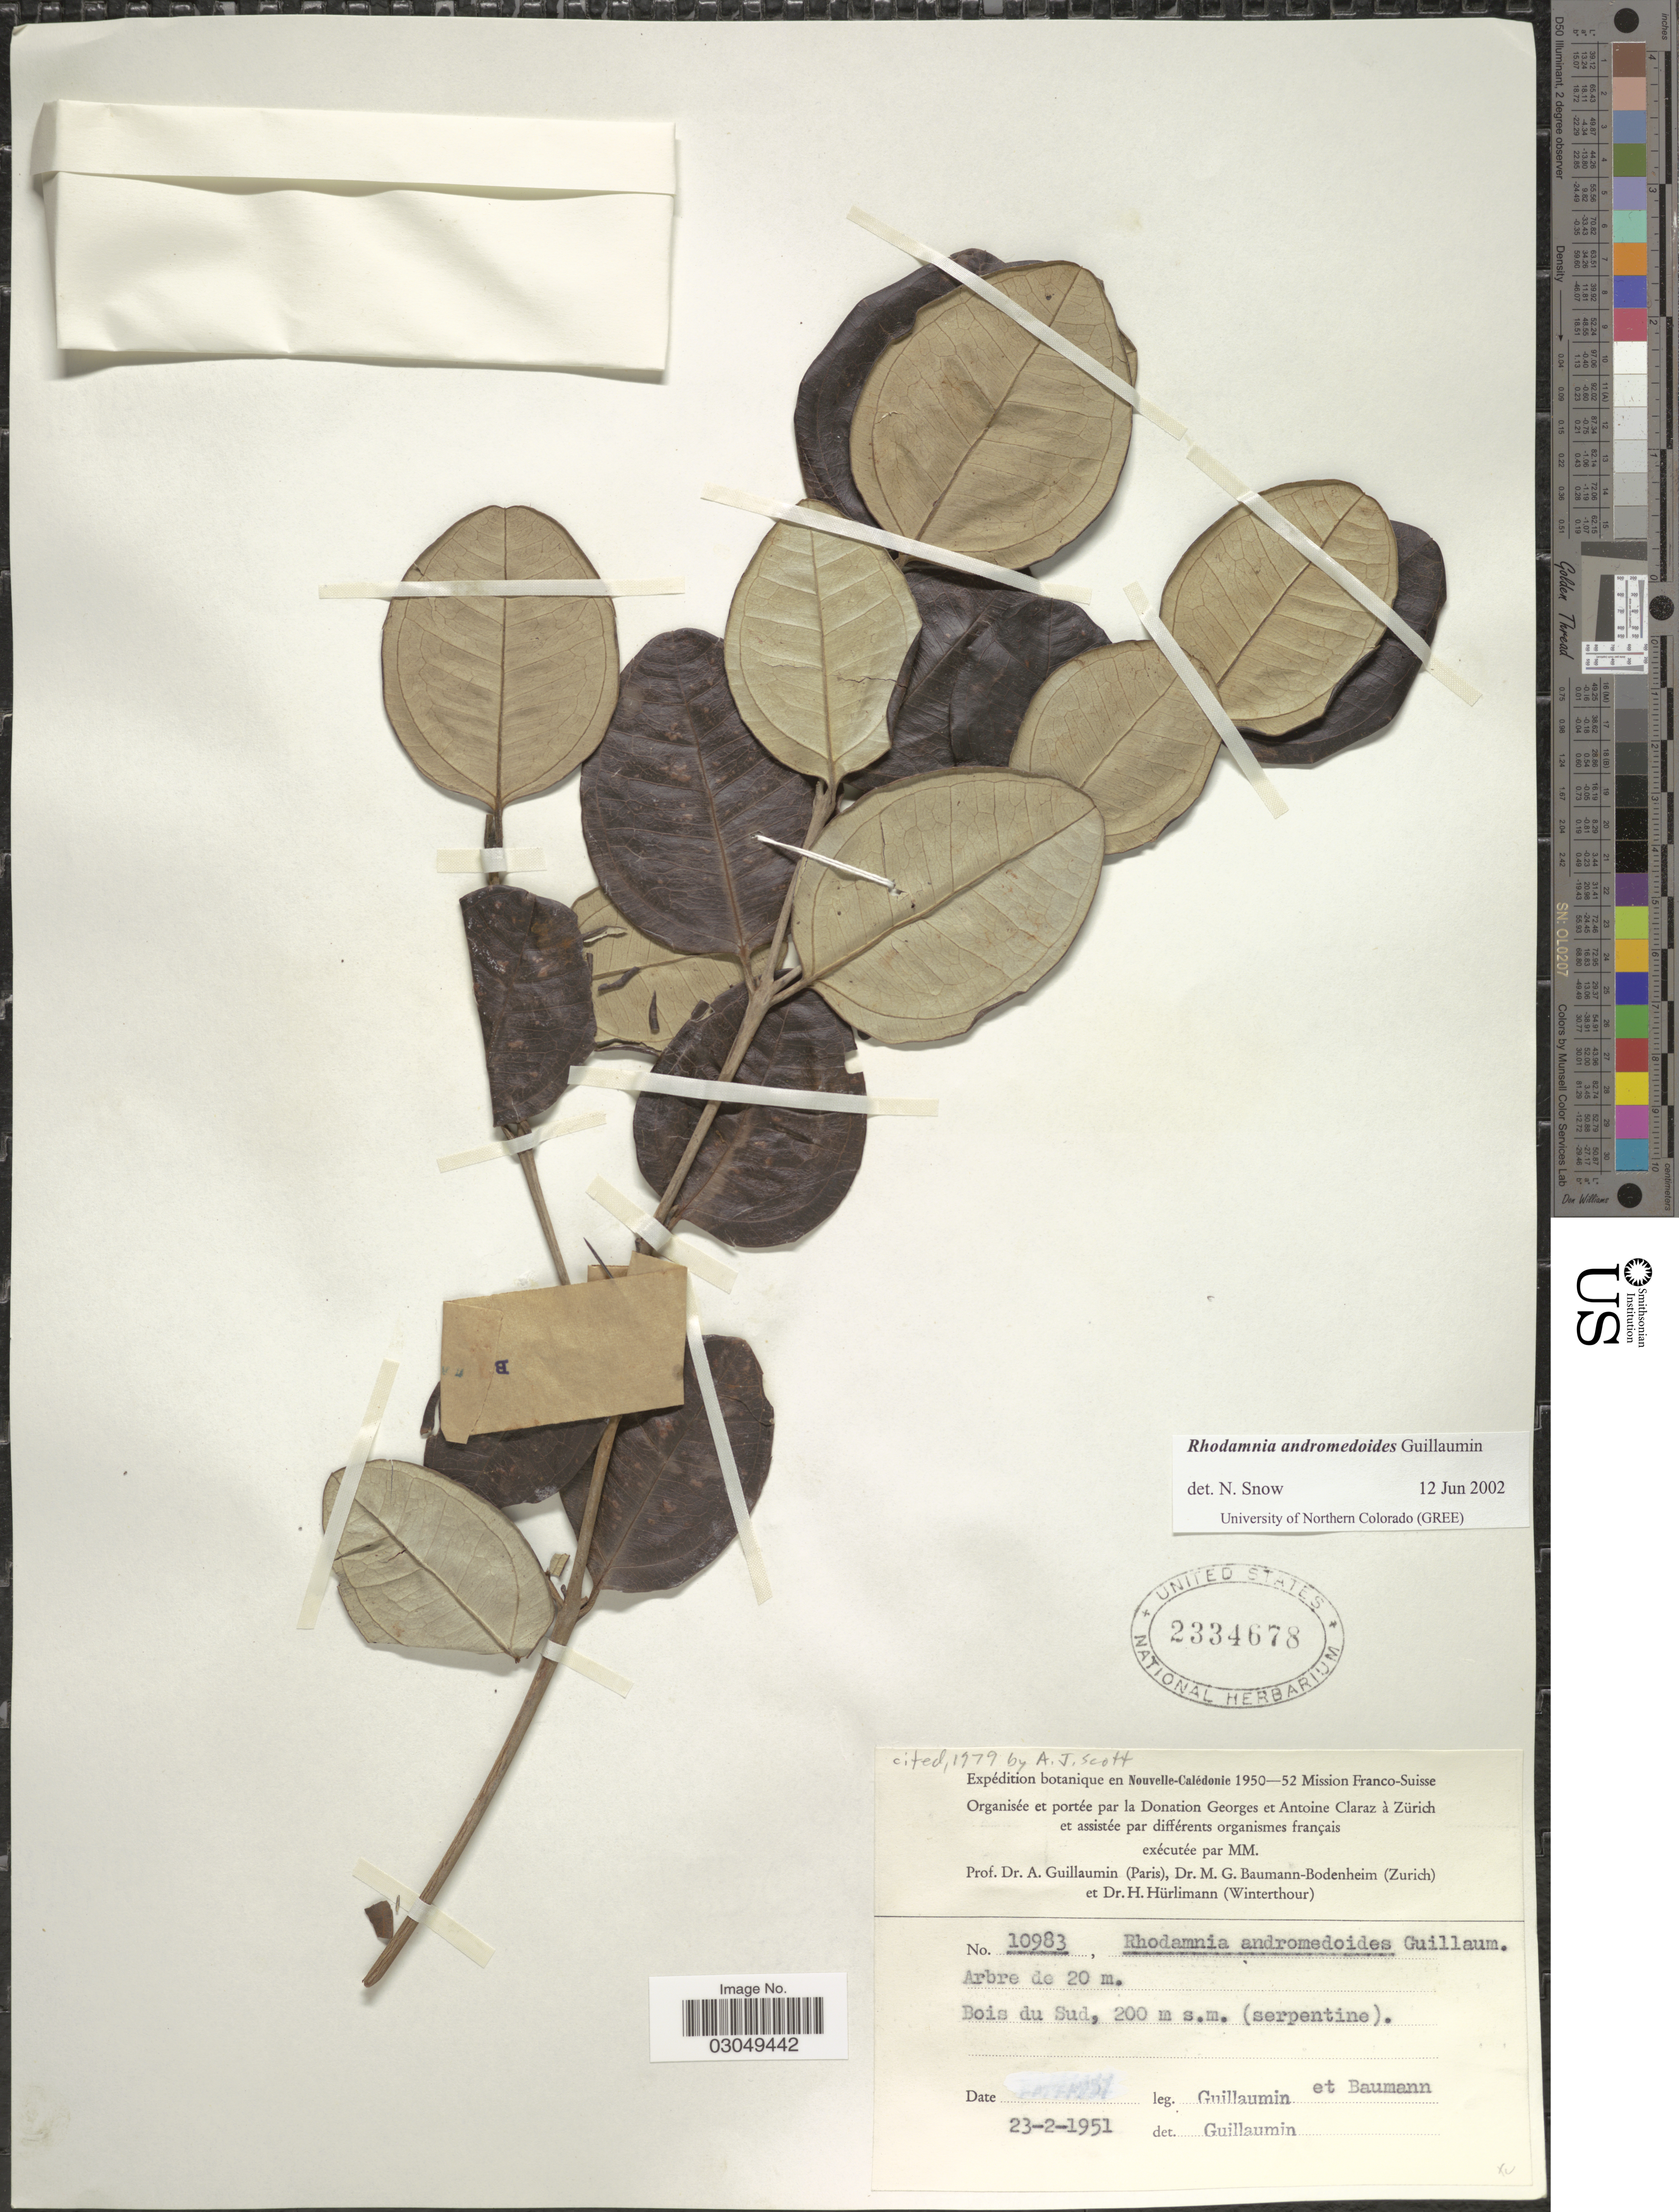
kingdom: Plantae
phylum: Tracheophyta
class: Magnoliopsida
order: Myrtales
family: Myrtaceae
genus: Rhodamnia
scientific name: Rhodamnia andromedoides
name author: Guillaumin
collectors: A. Guillaumin & M. G. Baumann-Bodenheim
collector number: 10983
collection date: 1951-02-23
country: New Caledonia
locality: Botanique en Nouvelle-Calédonie, Bois du Sud.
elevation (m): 200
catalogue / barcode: US 2334678